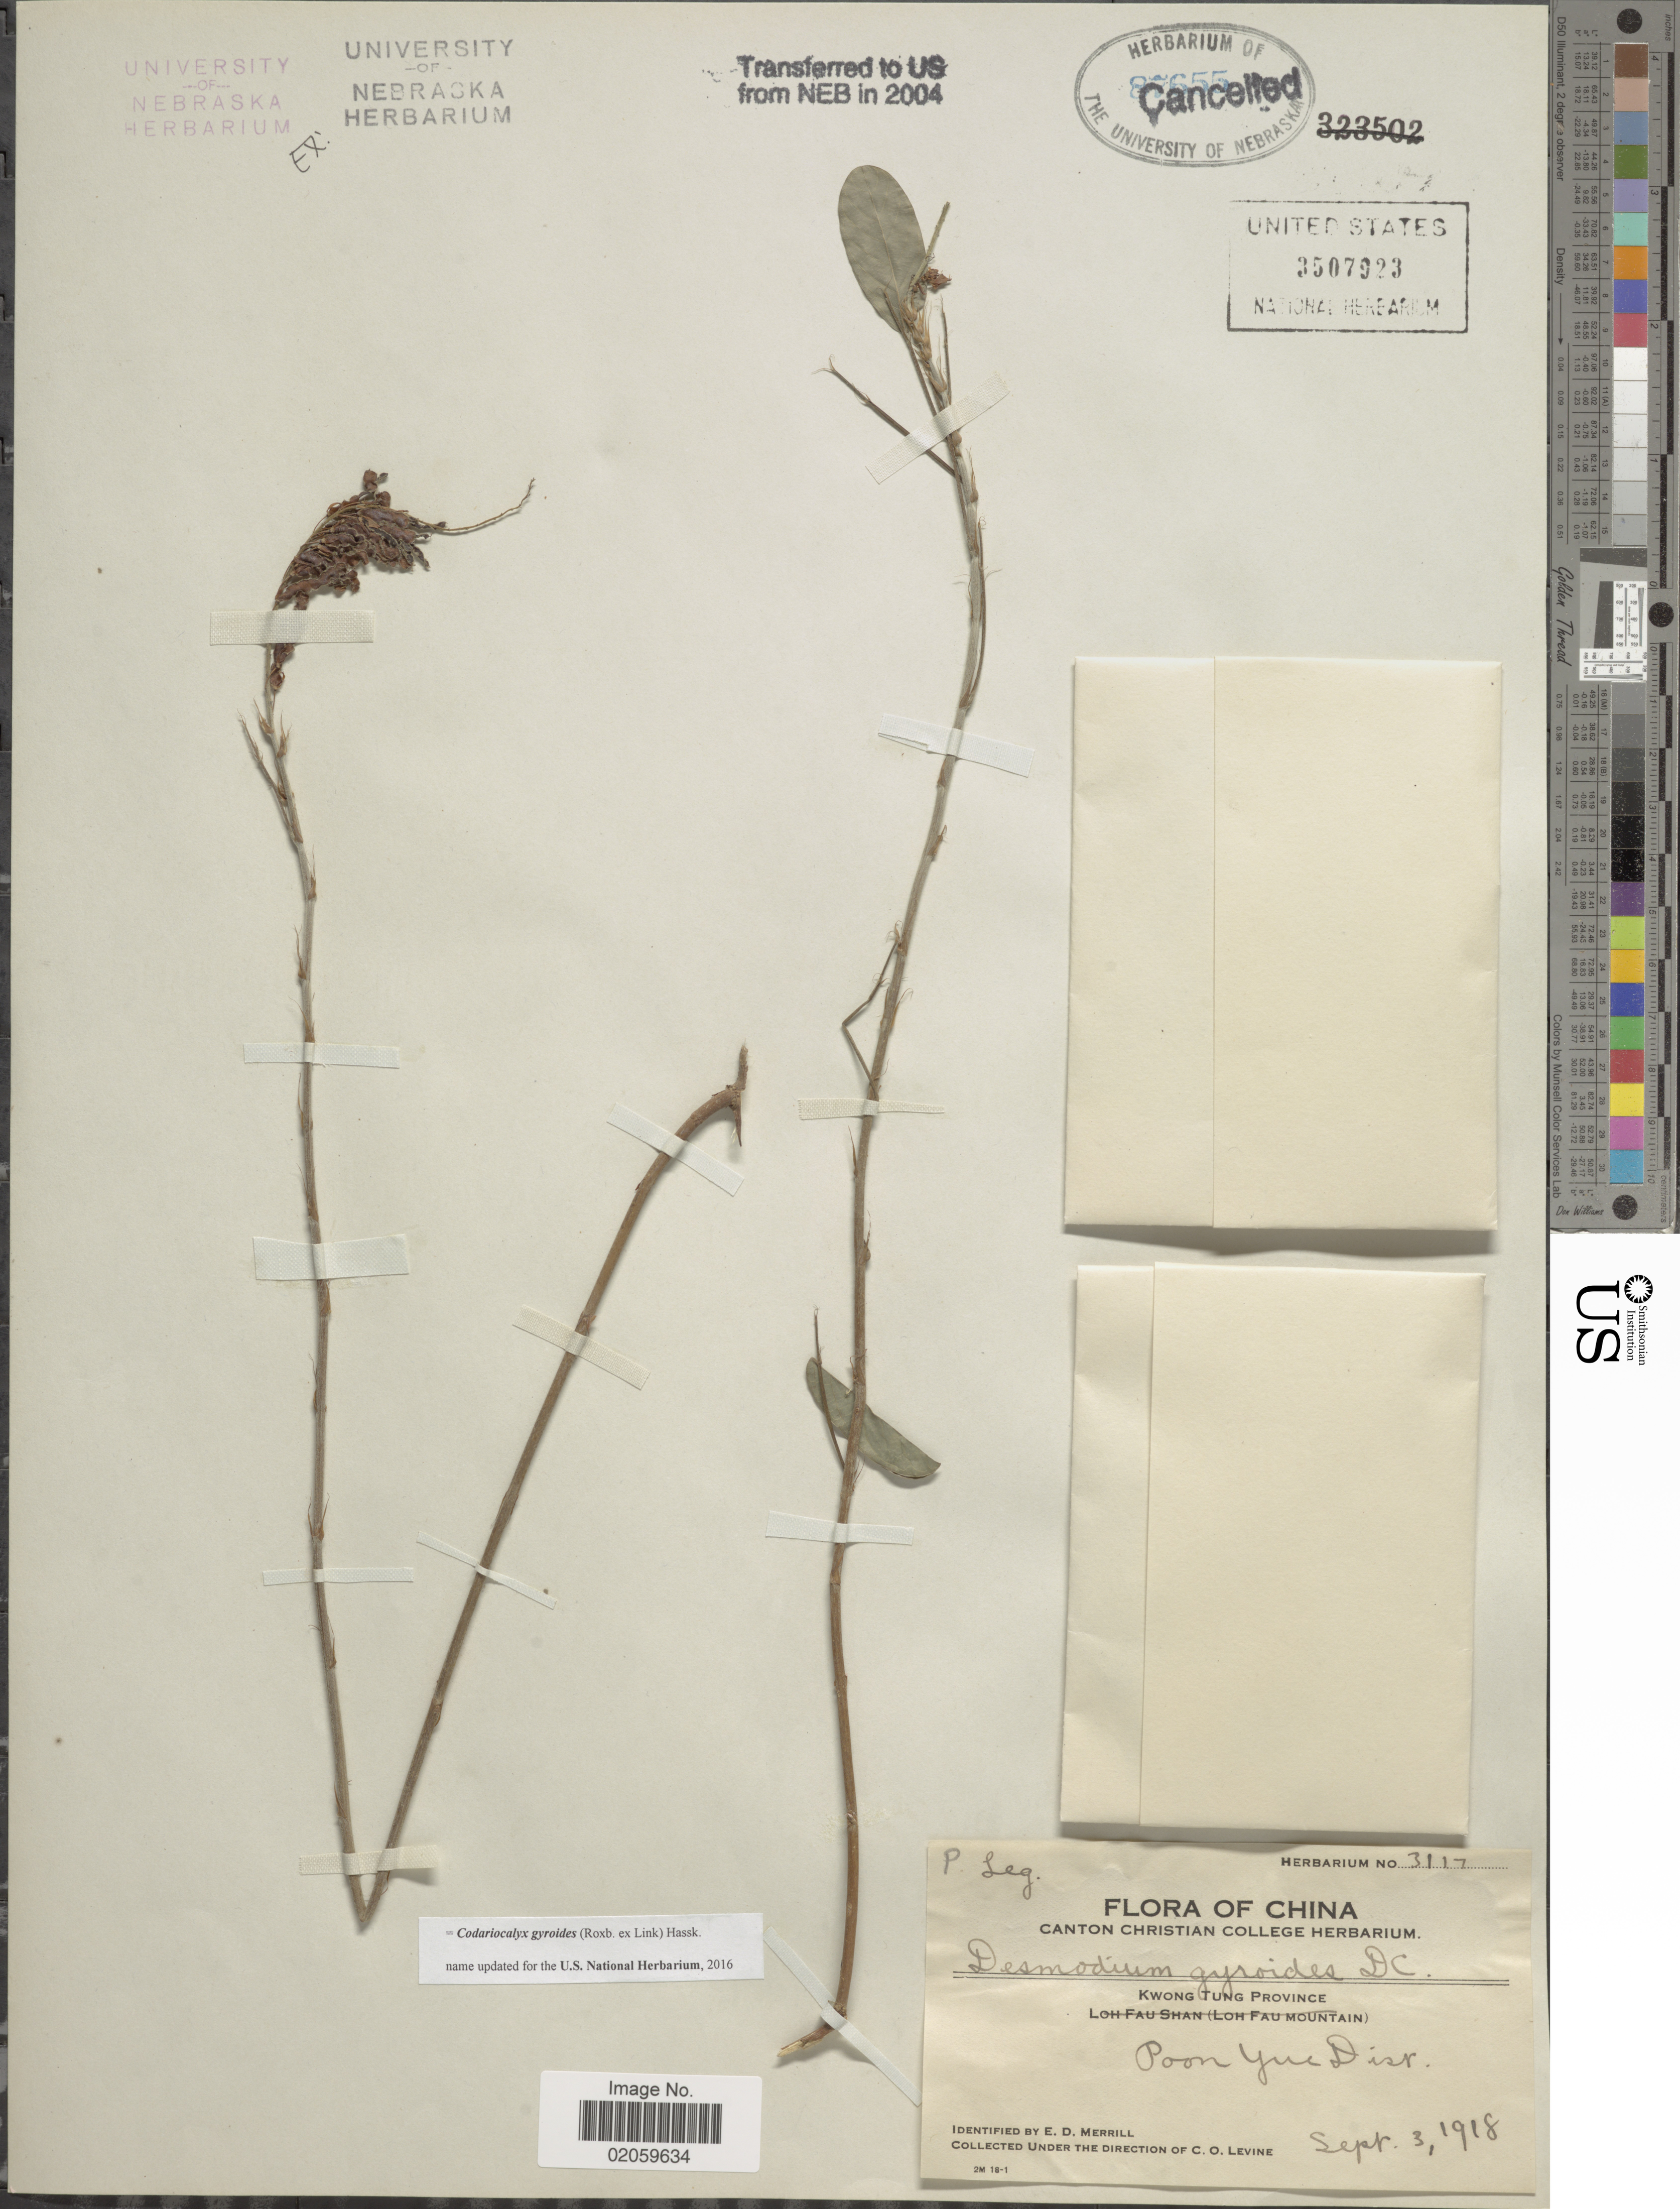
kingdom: Plantae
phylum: Tracheophyta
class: Magnoliopsida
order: Fabales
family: Fabaceae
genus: Codariocalyx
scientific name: Codariocalyx gyroides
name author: (Roxb. & Link) X.Y. Zhu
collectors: C. O. Levine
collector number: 3117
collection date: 1918-09-03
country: China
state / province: Guangdong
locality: Kwong Tung Province Poon Yue Distr.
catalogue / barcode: US 3507923